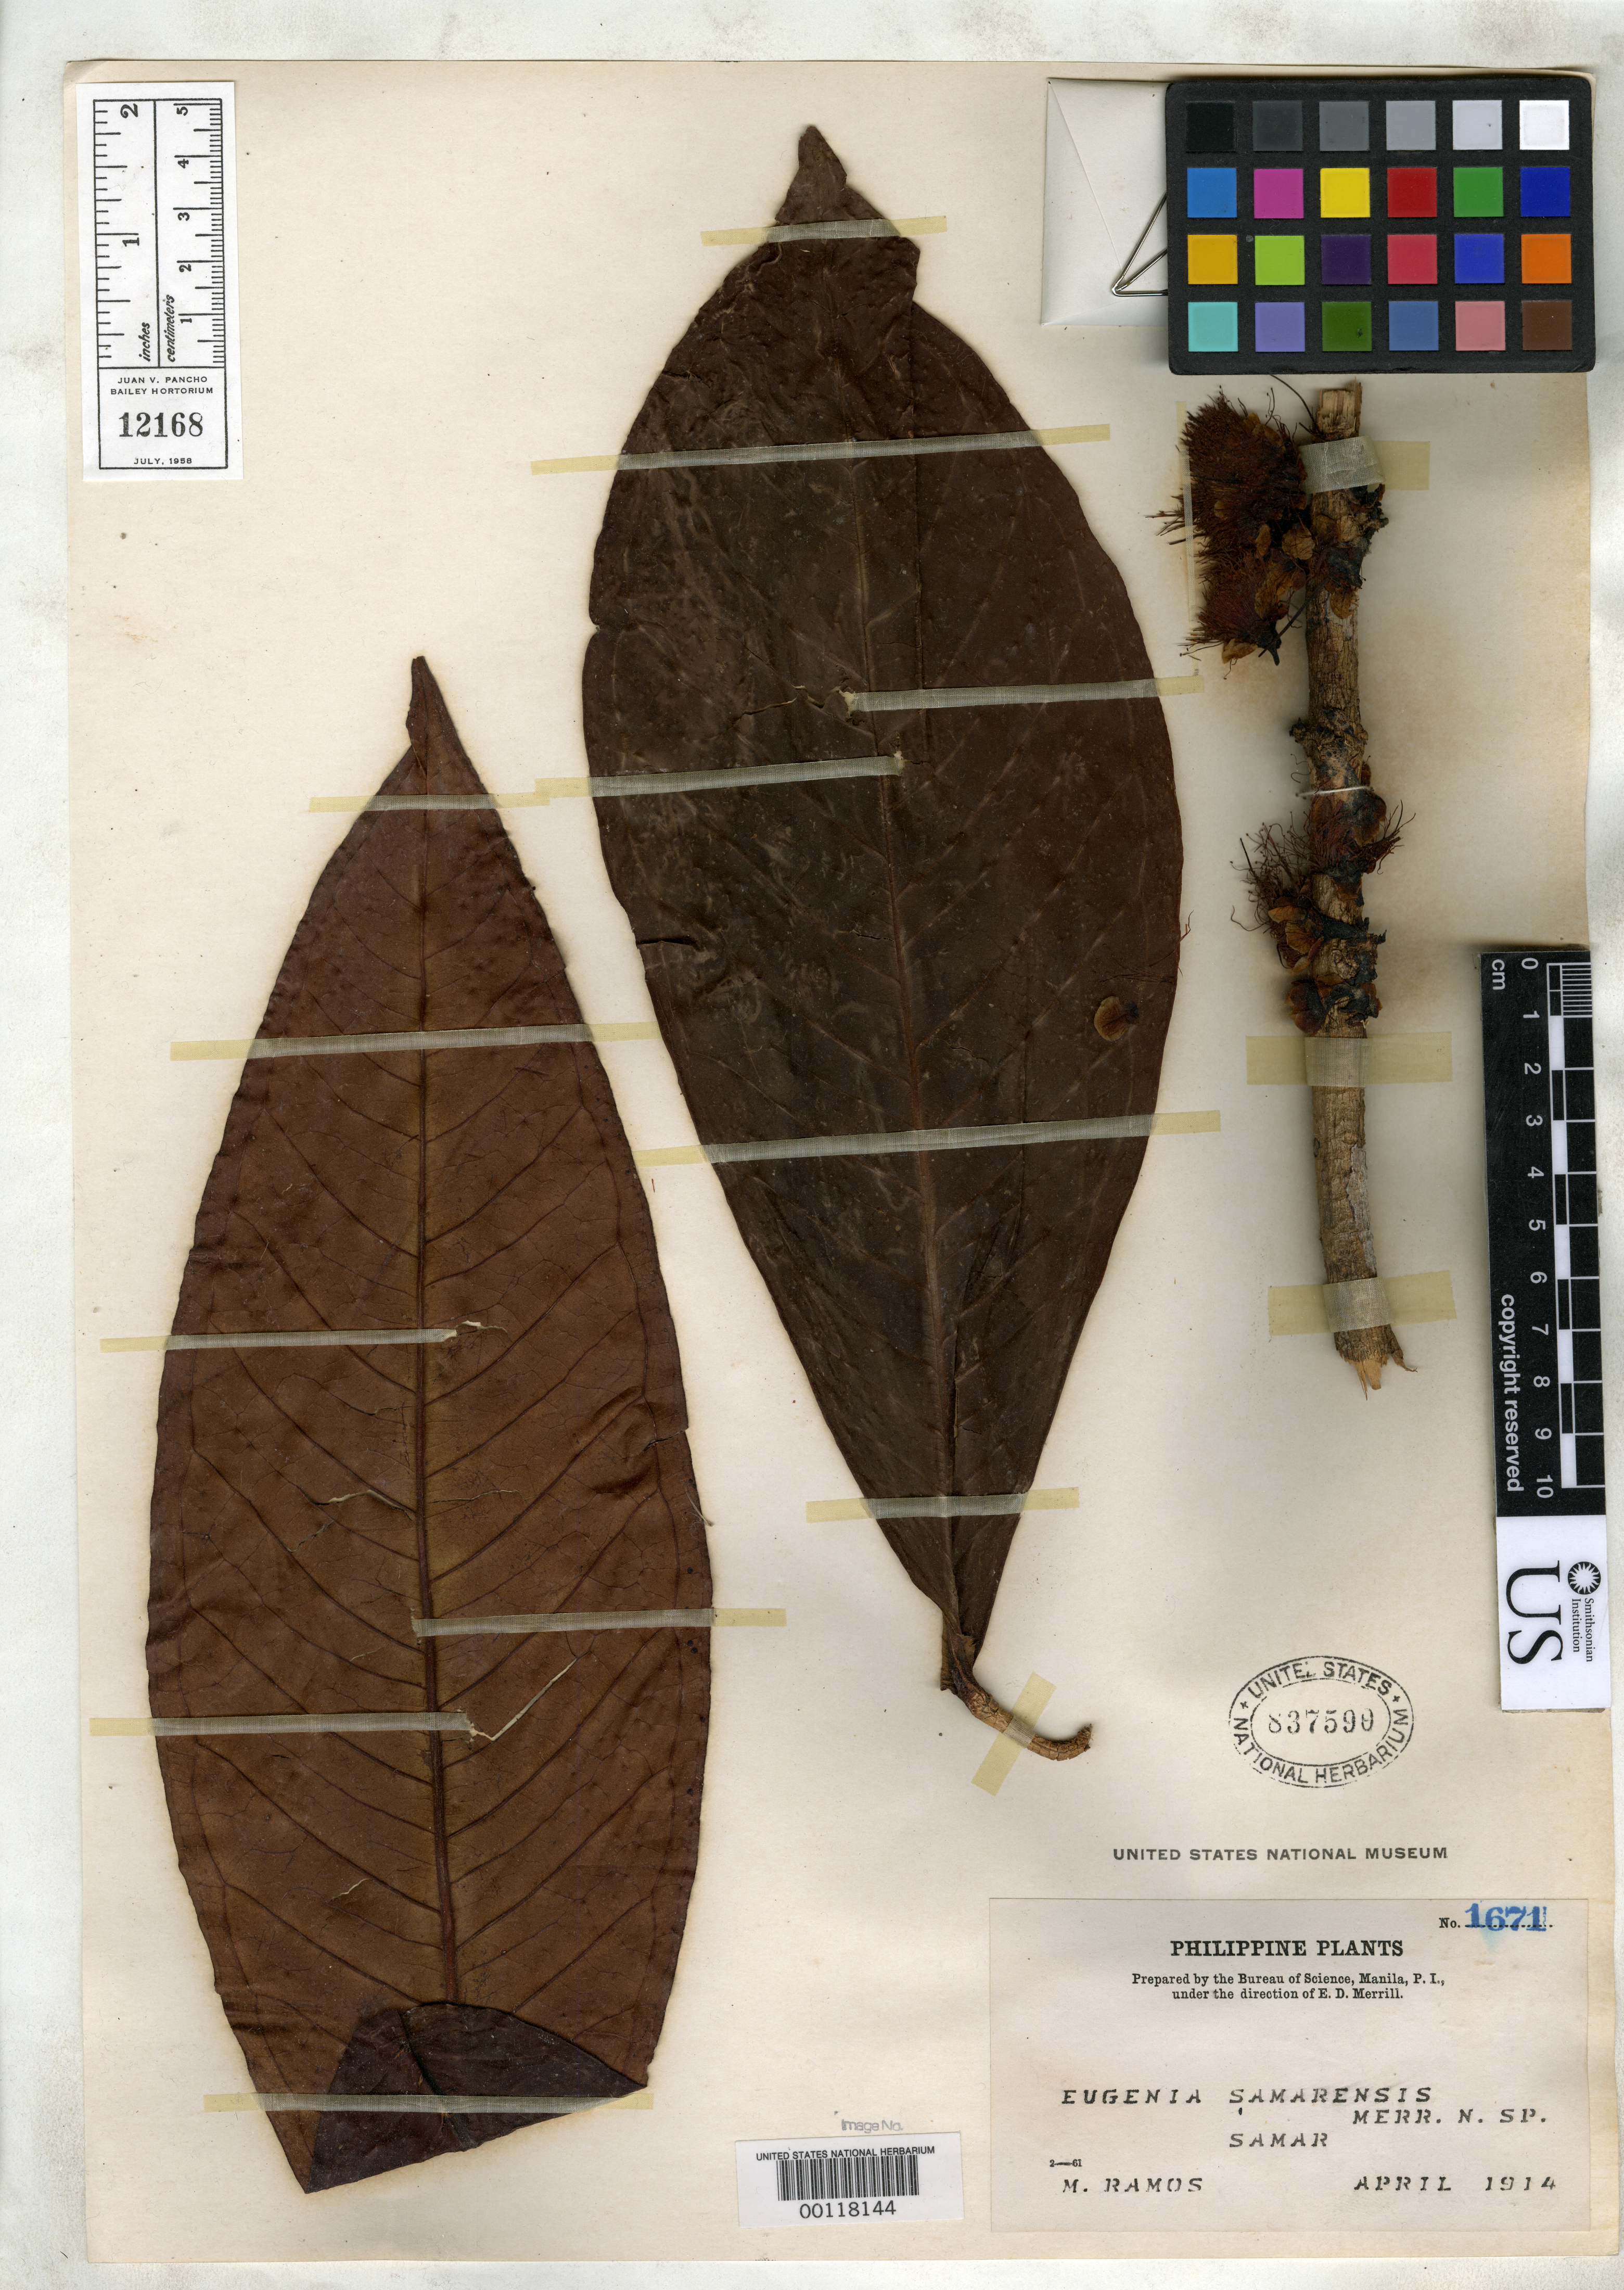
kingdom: Plantae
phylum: Tracheophyta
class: Magnoliopsida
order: Myrtales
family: Myrtaceae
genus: Eugenia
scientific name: Eugenia samarensis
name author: Merr.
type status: Isotype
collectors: M. Ramos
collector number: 1671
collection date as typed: May 1914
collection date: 1914-05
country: Philippines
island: Samar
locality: Cauayan Valley.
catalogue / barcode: US 837590